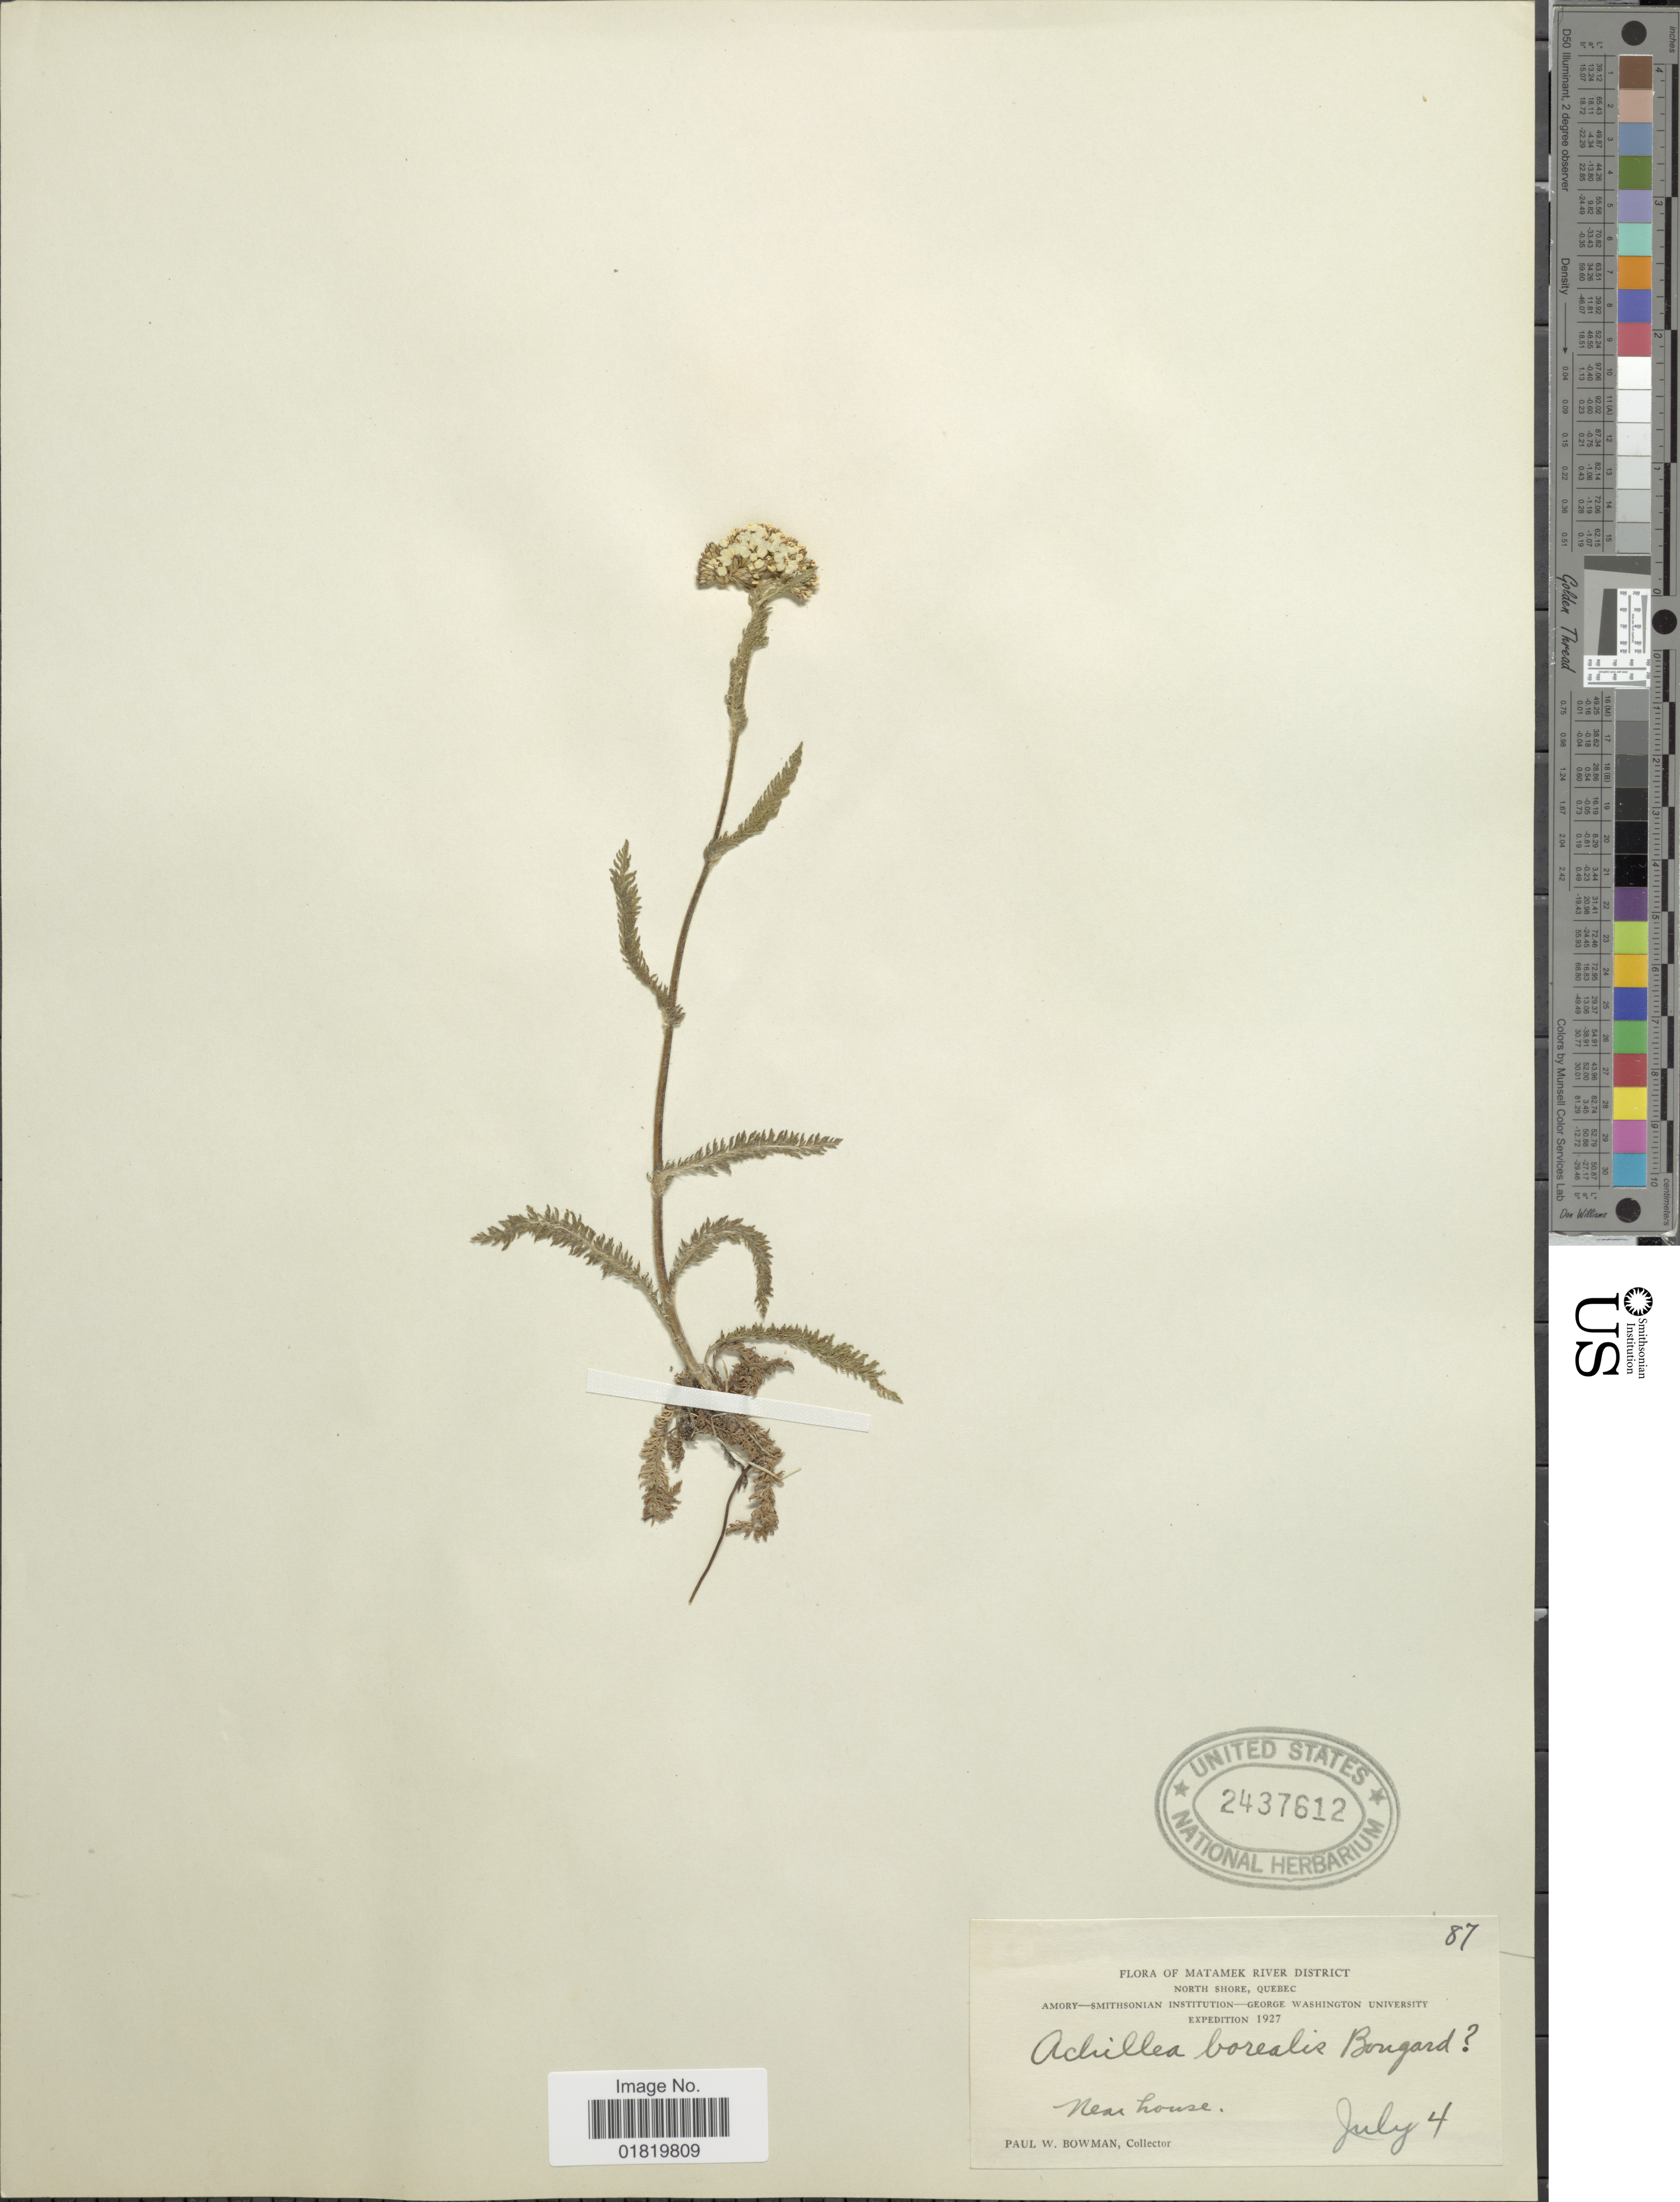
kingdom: Plantae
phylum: Tracheophyta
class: Magnoliopsida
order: Asterales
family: Asteraceae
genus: Achillea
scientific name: Achillea borealis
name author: Bong.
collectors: P. Bowman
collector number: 87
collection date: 1927-07-04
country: Canada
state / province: Quebec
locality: Matamek River District. North shore, Quebec. Near house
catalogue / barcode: US 2437612